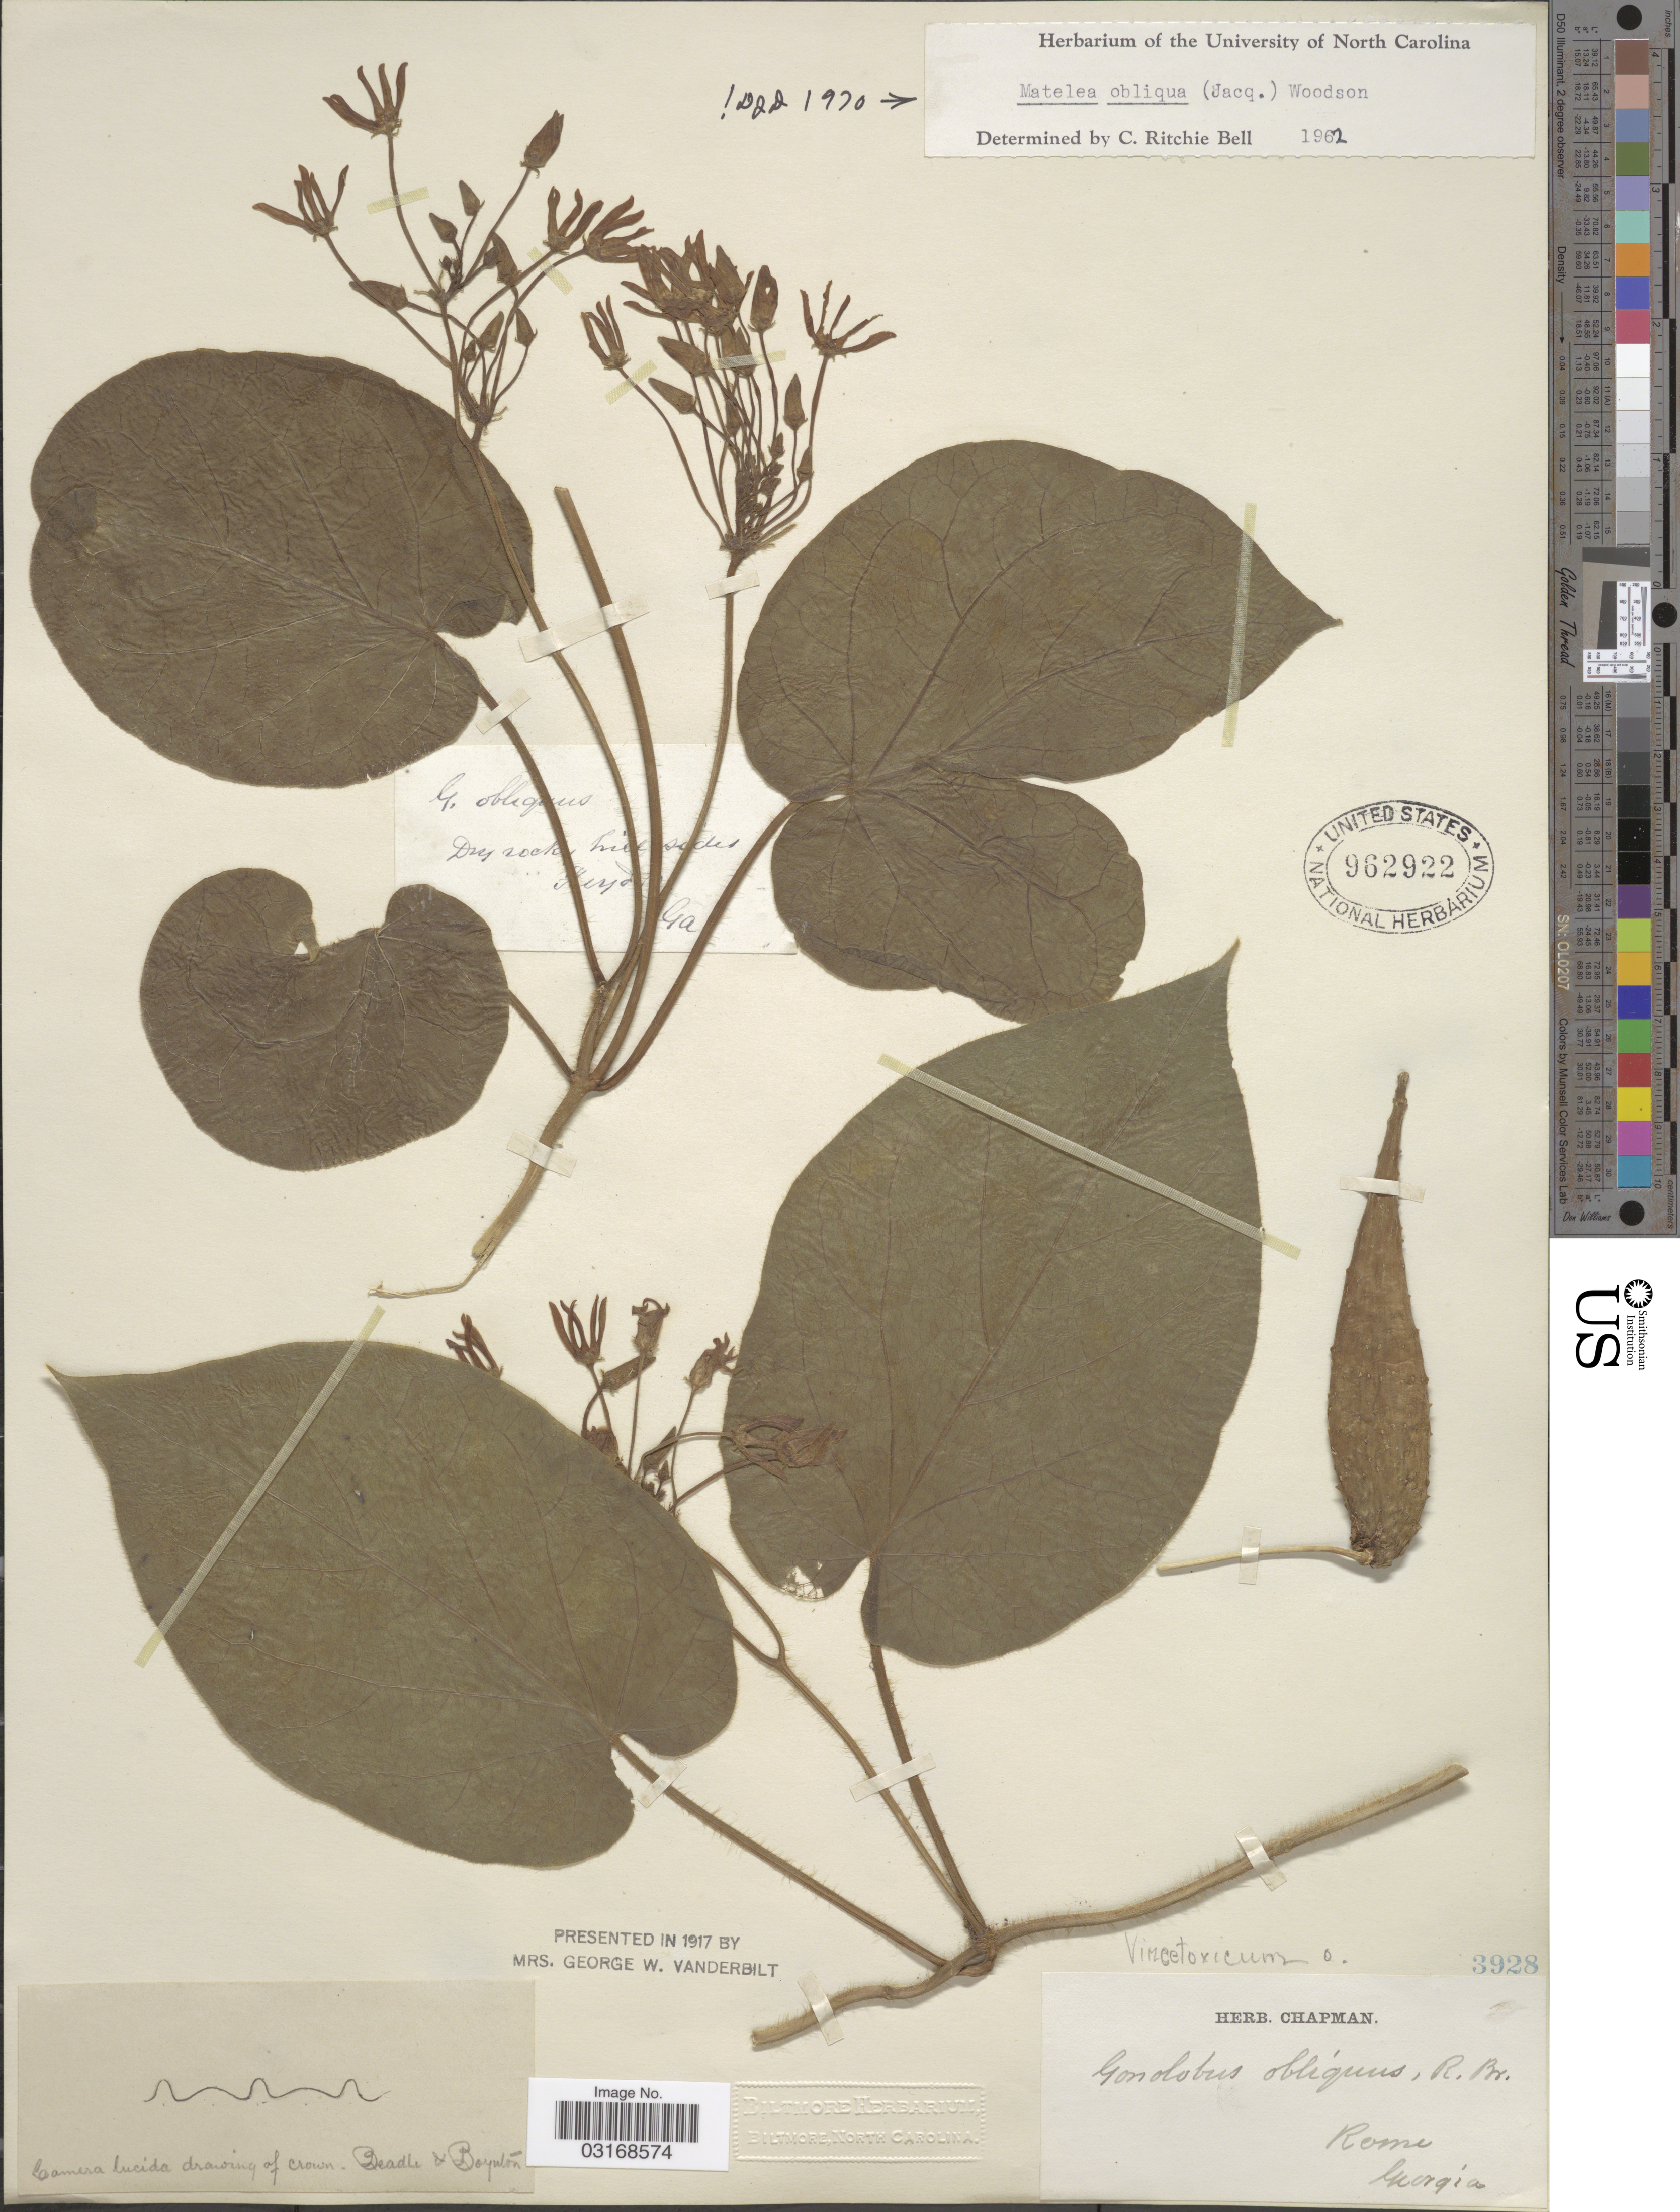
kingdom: Plantae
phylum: Tracheophyta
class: Magnoliopsida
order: Gentianales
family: Apocynaceae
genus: Matelea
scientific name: Matelea obliqua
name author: (Jacq.) Woodson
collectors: ex herb. Chapman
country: United States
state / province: Georgia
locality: Rome. Ga. [also Floyd Co.; 2 specimens on sheet?]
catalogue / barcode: US 962922